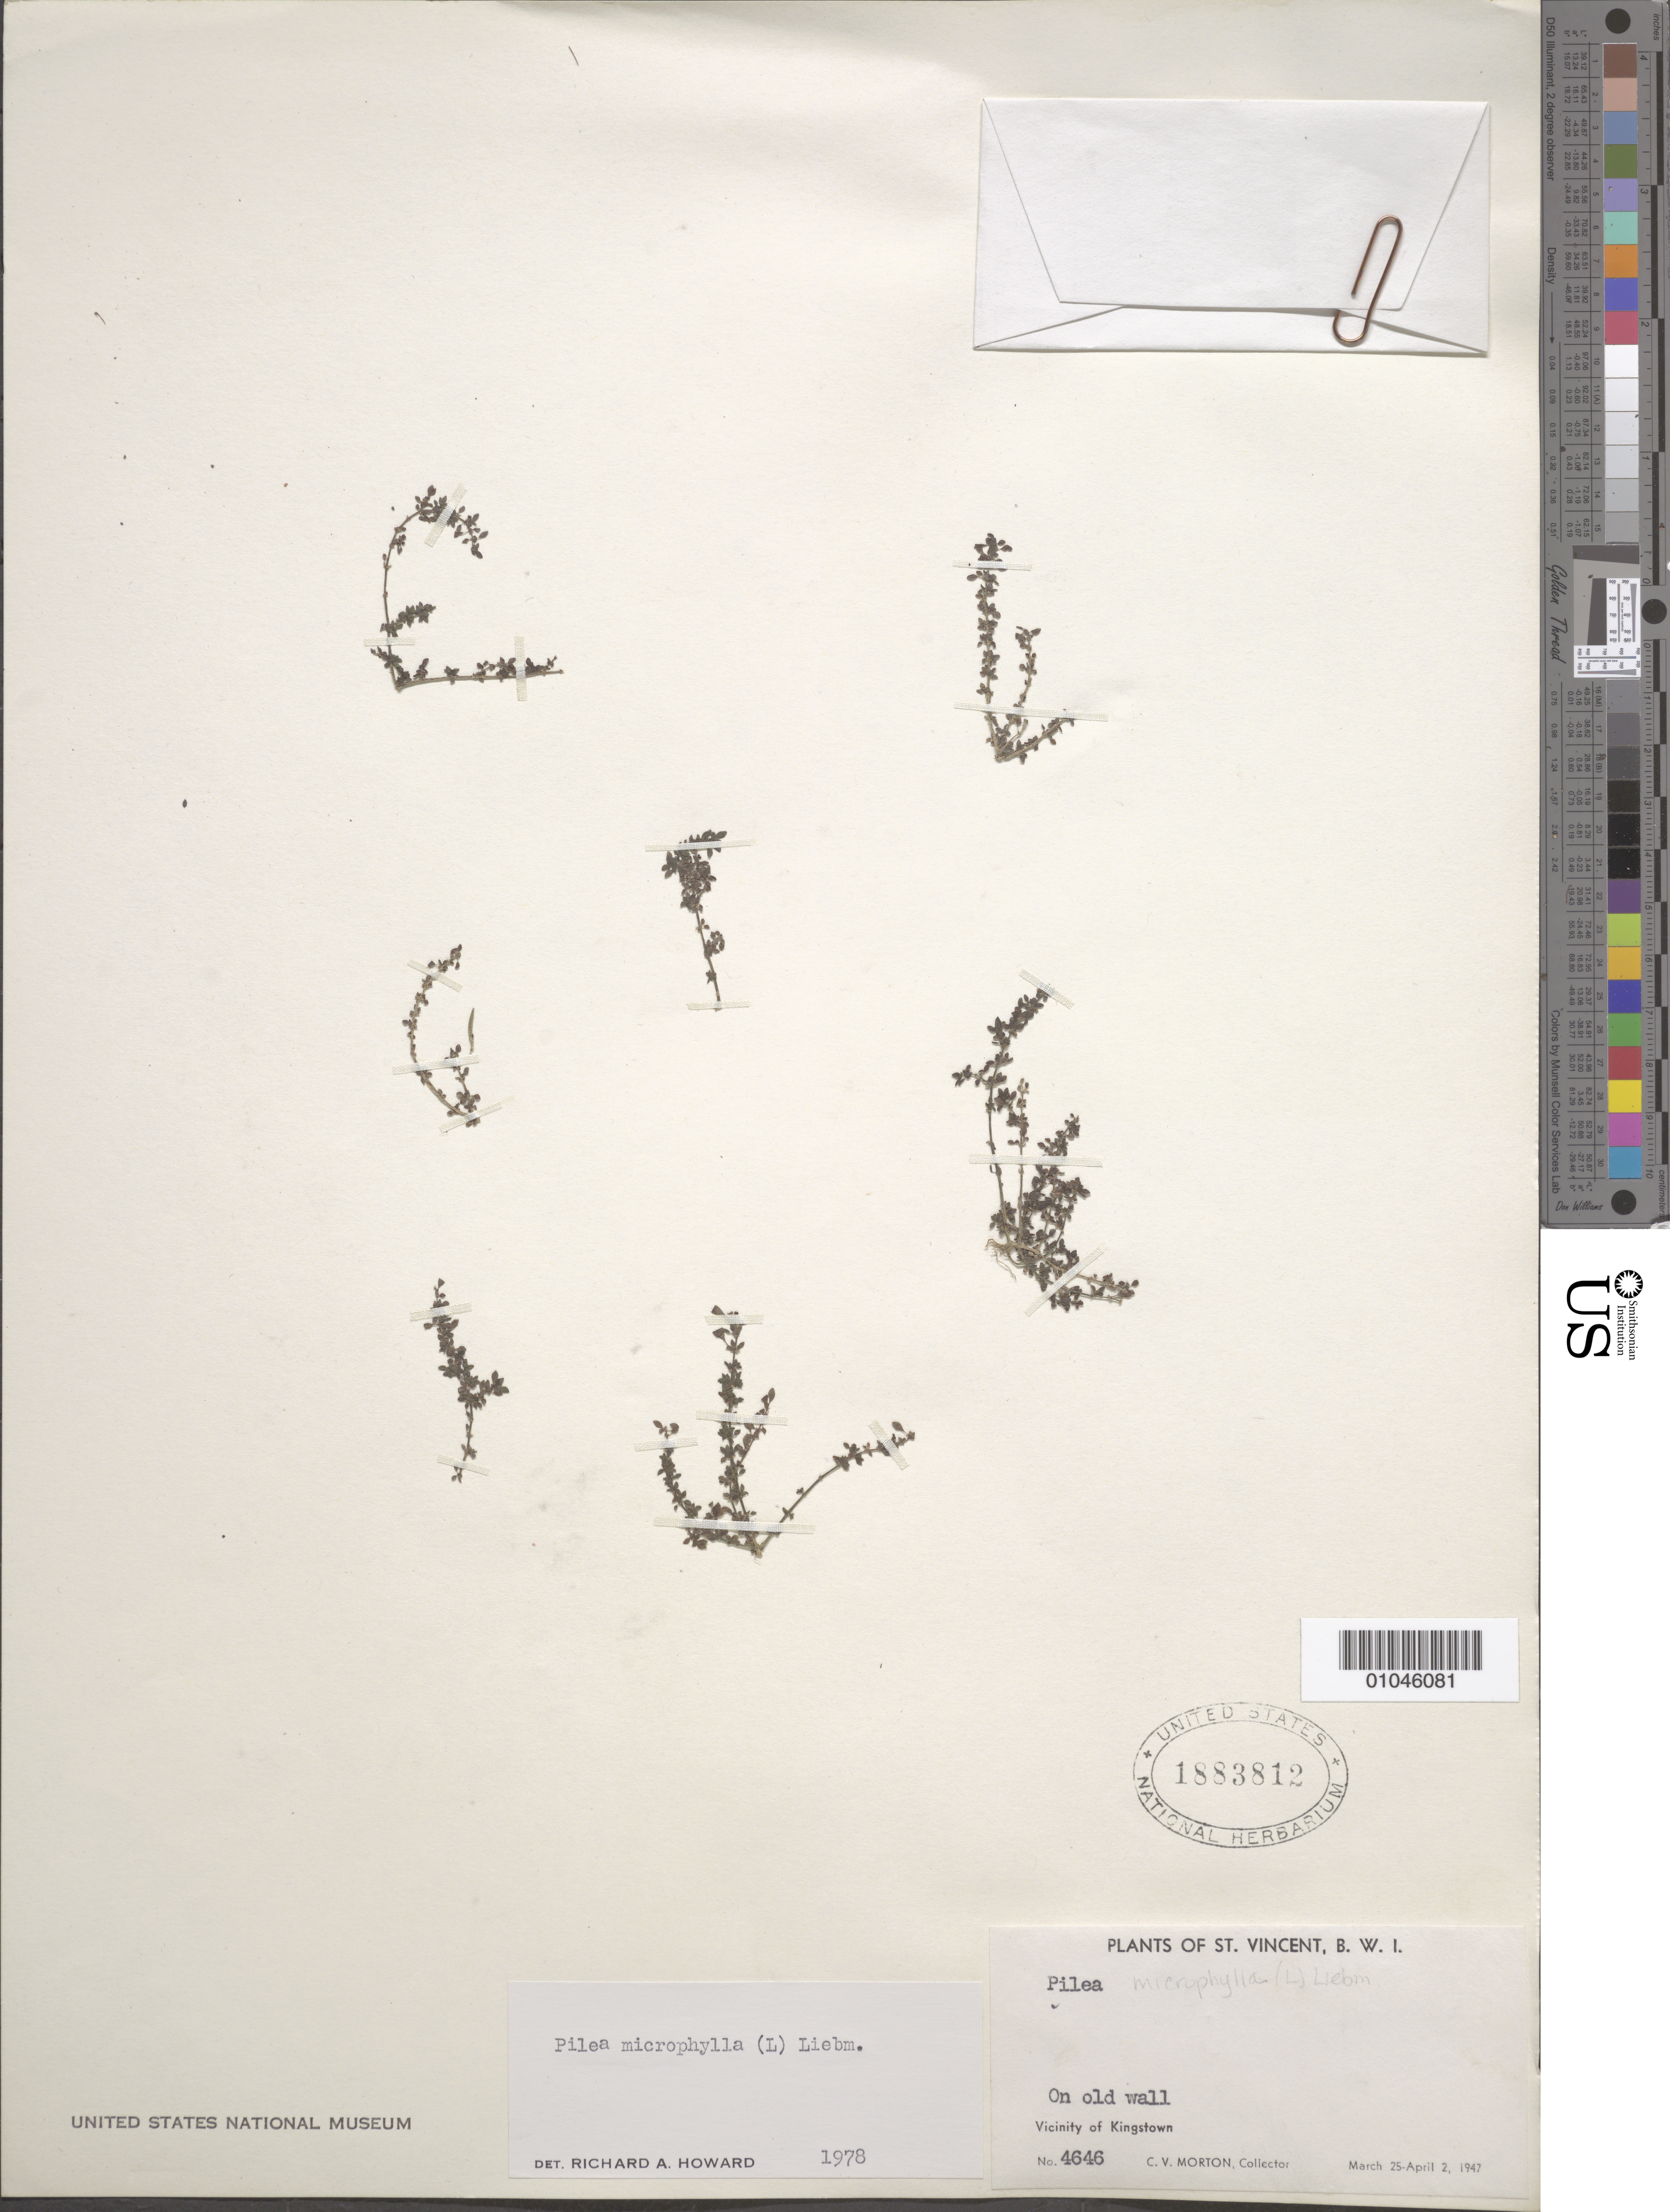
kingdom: Plantae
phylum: Tracheophyta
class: Magnoliopsida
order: Rosales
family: Urticaceae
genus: Pilea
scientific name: Pilea microphylla var. microphylla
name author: (L.) Liebm.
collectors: C. V. Morton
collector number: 4646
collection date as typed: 25 Mar 1947 to 02 Apr 1947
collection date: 1947-03-25/1947-04-02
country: St. Vincent - Grenadines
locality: On old wall. Vicinity of Kingstown.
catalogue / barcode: US 1883812